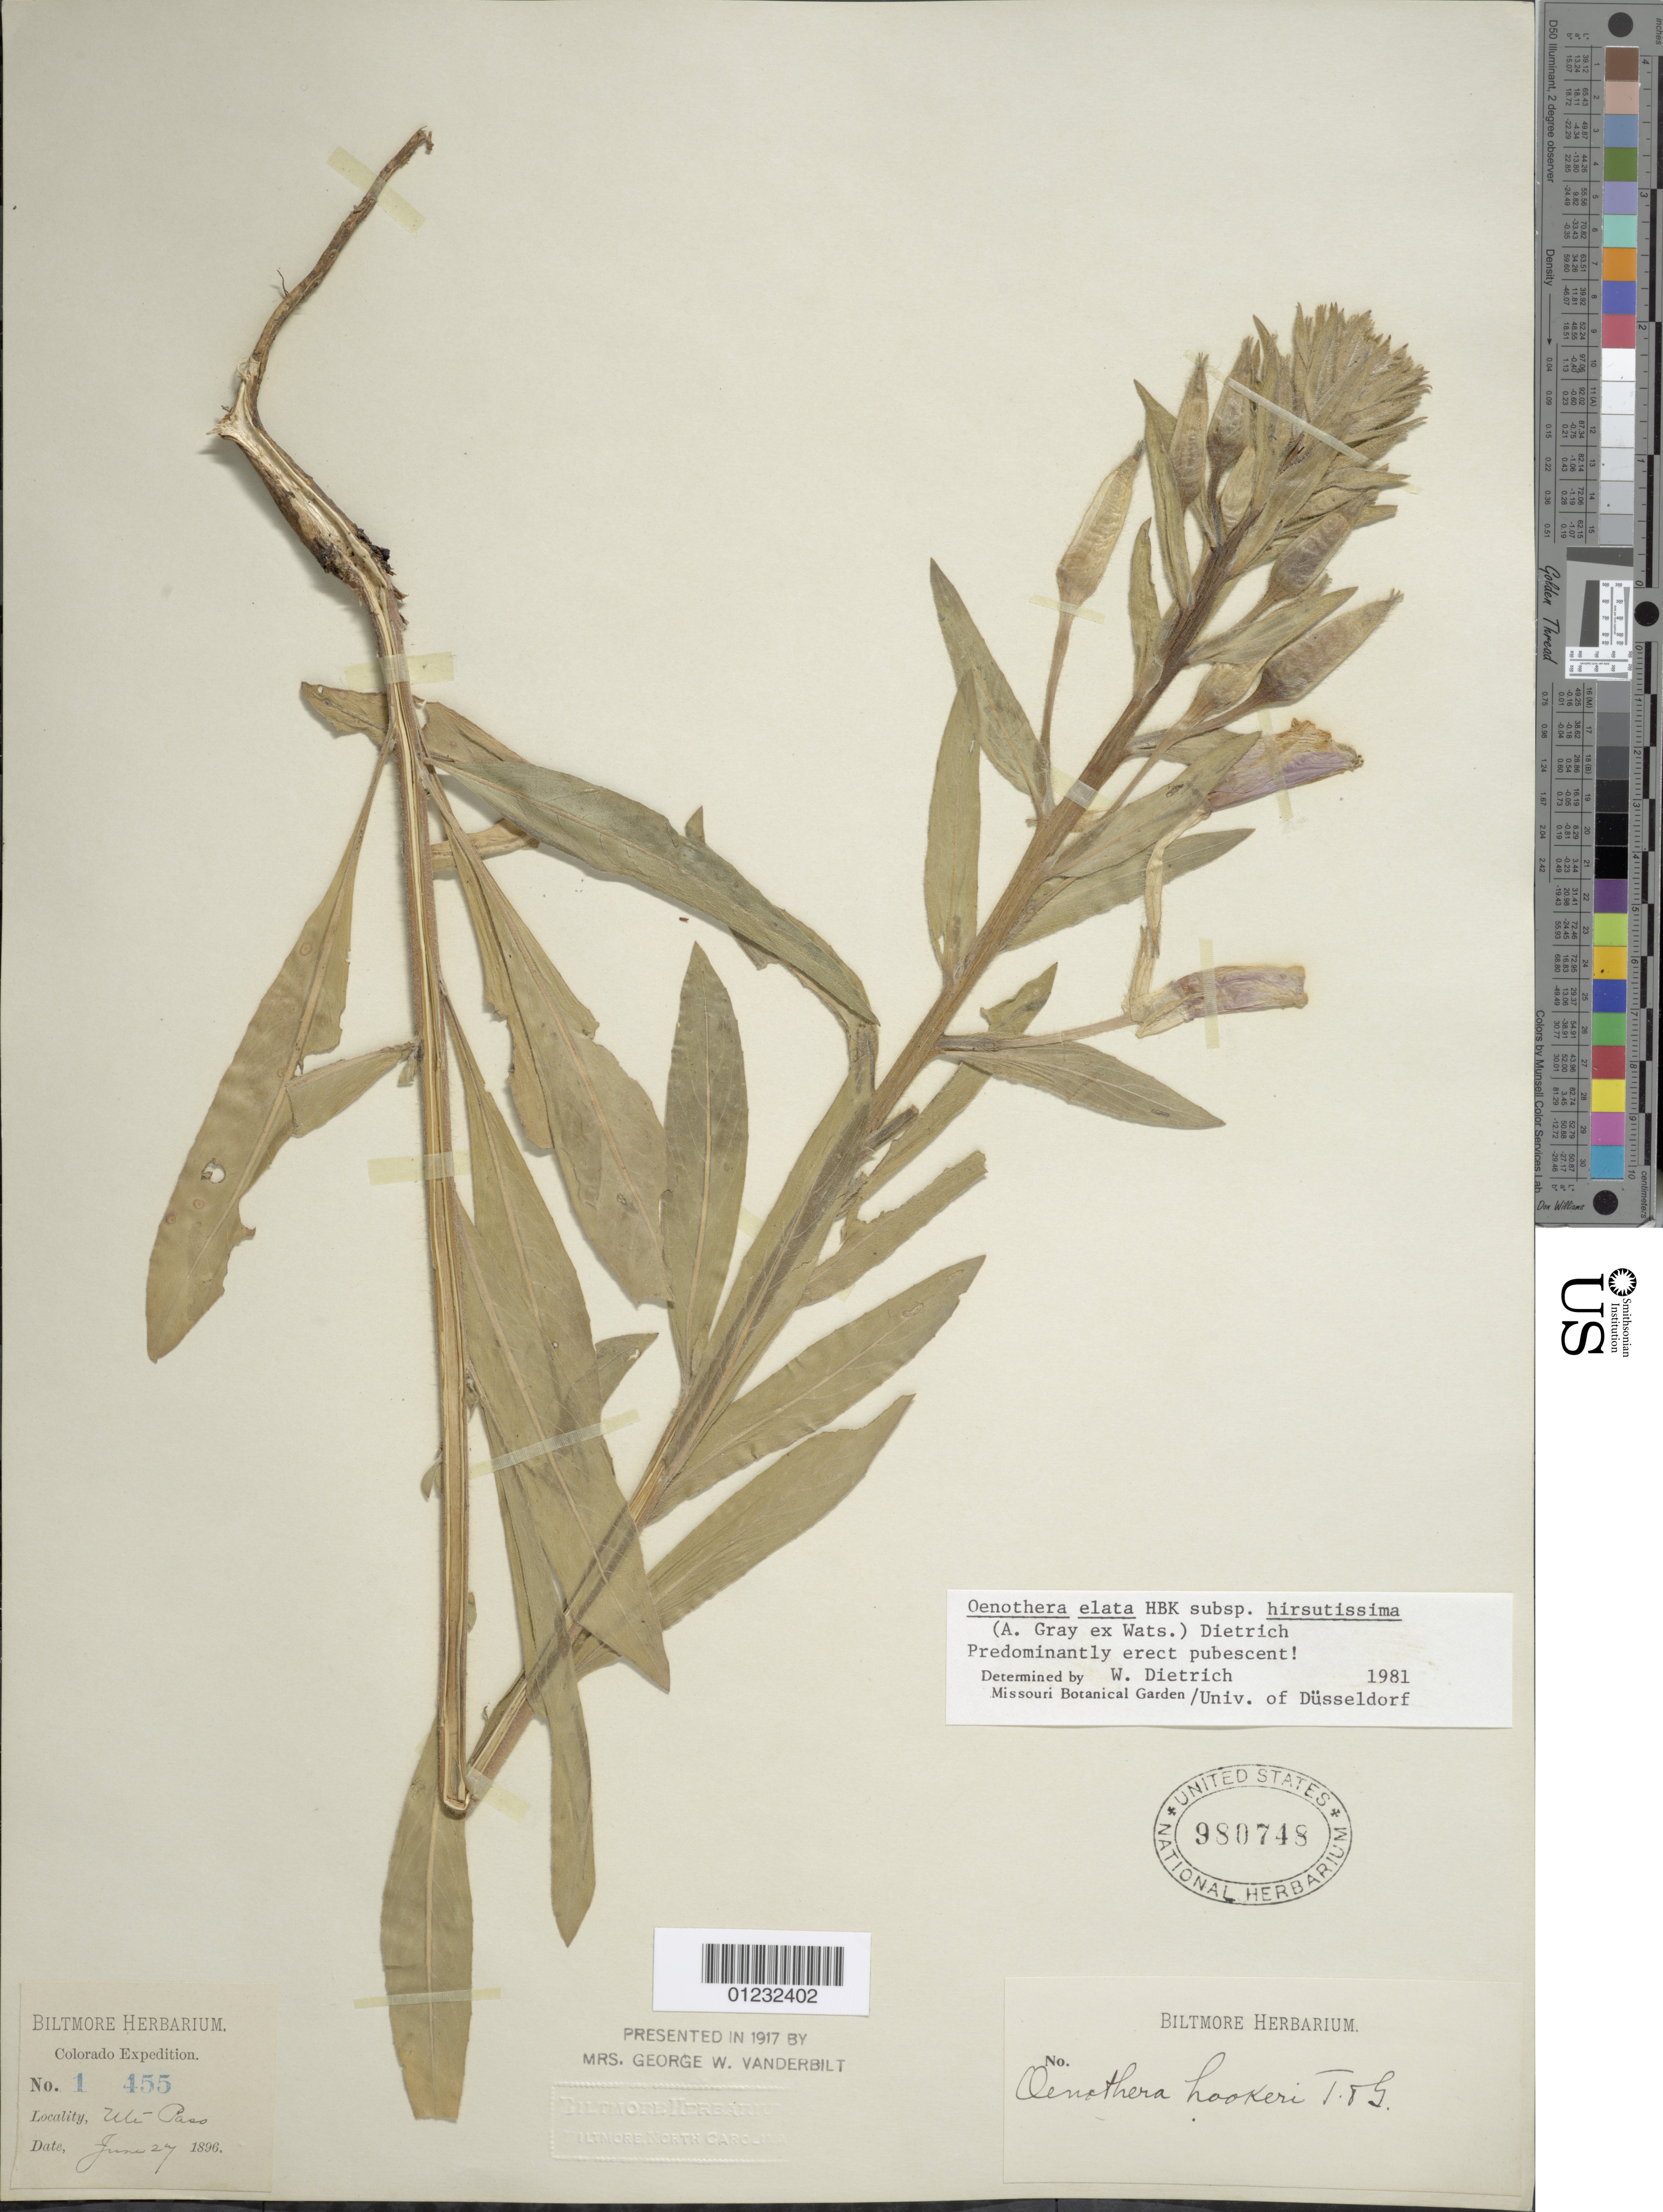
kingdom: Plantae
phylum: Tracheophyta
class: Magnoliopsida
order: Myrtales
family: Onagraceae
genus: Oenothera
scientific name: Oenothera elata subsp. hirsutissima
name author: (A. Gray ex S. Watson) W. Dietr.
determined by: Dietrich, W.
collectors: ex herb. Biltmore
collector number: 1 438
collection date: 1896-06-26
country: United States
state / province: Colorado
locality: Plains East of Colorado Springs.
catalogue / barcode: US 980748